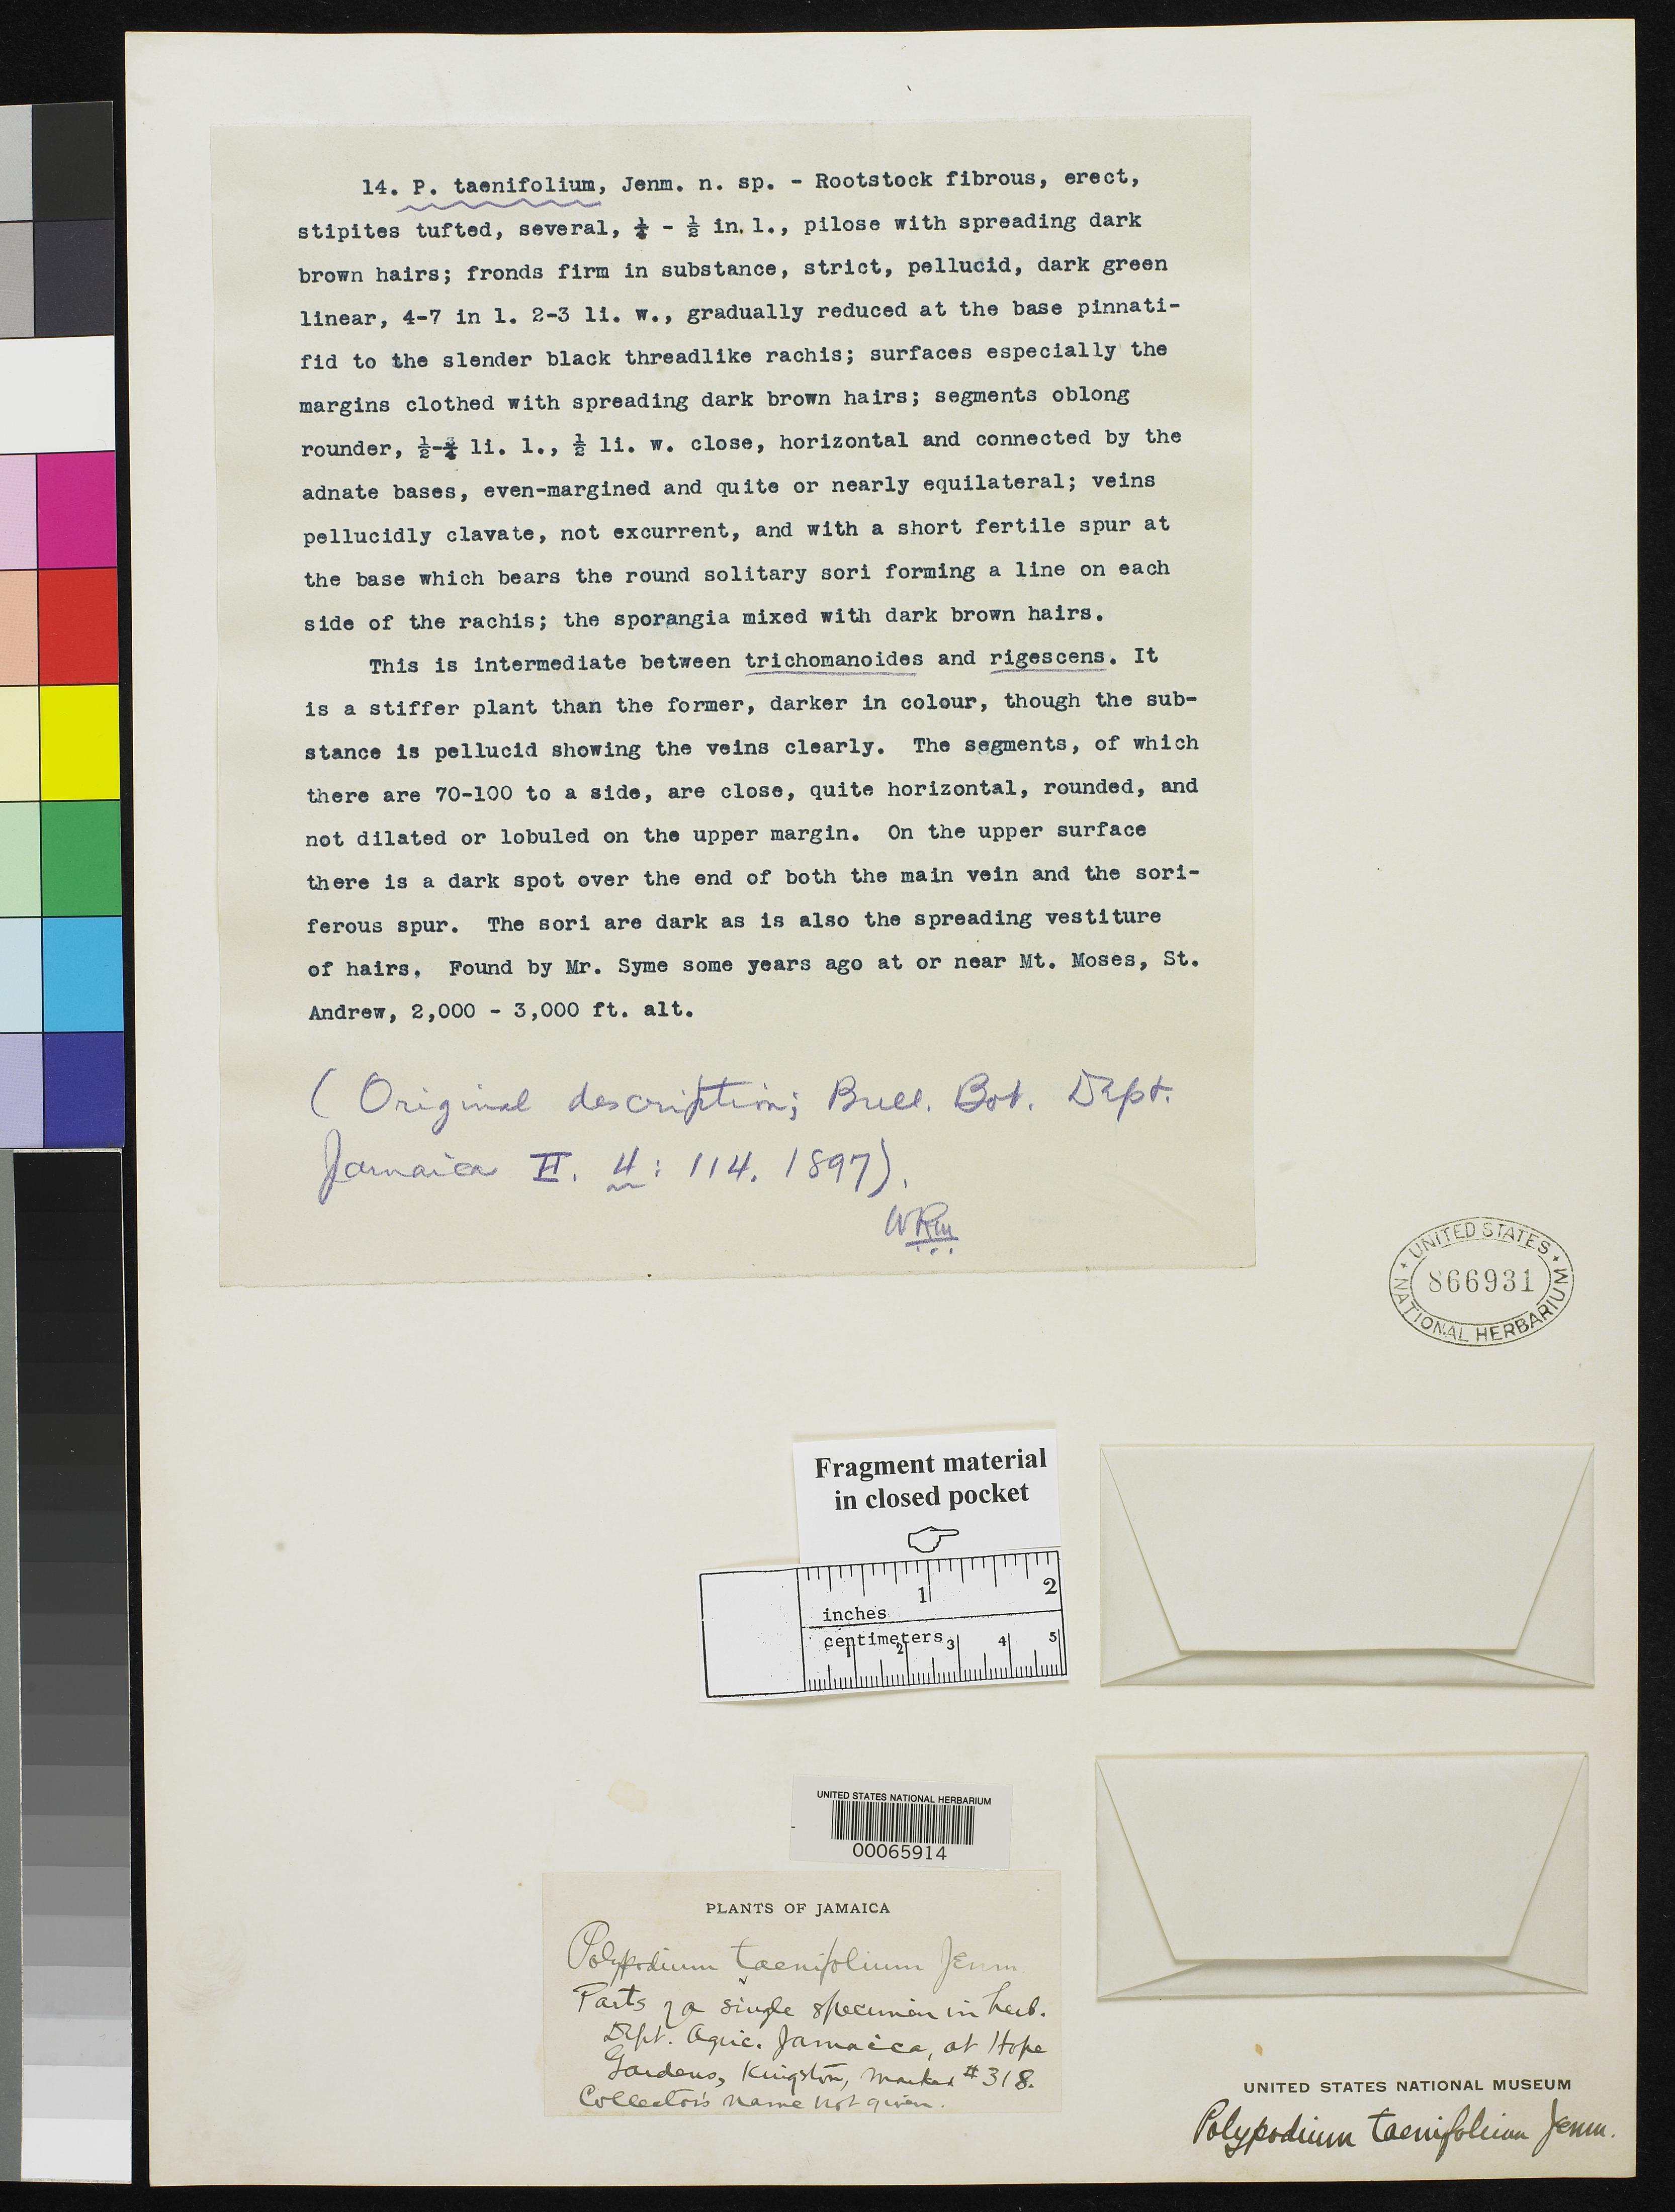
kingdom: Plantae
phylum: Tracheophyta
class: Polypodiopsida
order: Polypodiales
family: Polypodiaceae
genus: Polypodium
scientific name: Polypodium taenifolium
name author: Jenman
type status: Type Collection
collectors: J. T. Syme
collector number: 318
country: Jamaica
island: Greater Antilles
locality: Hope Gardens, Kingston, market.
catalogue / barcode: US 866931